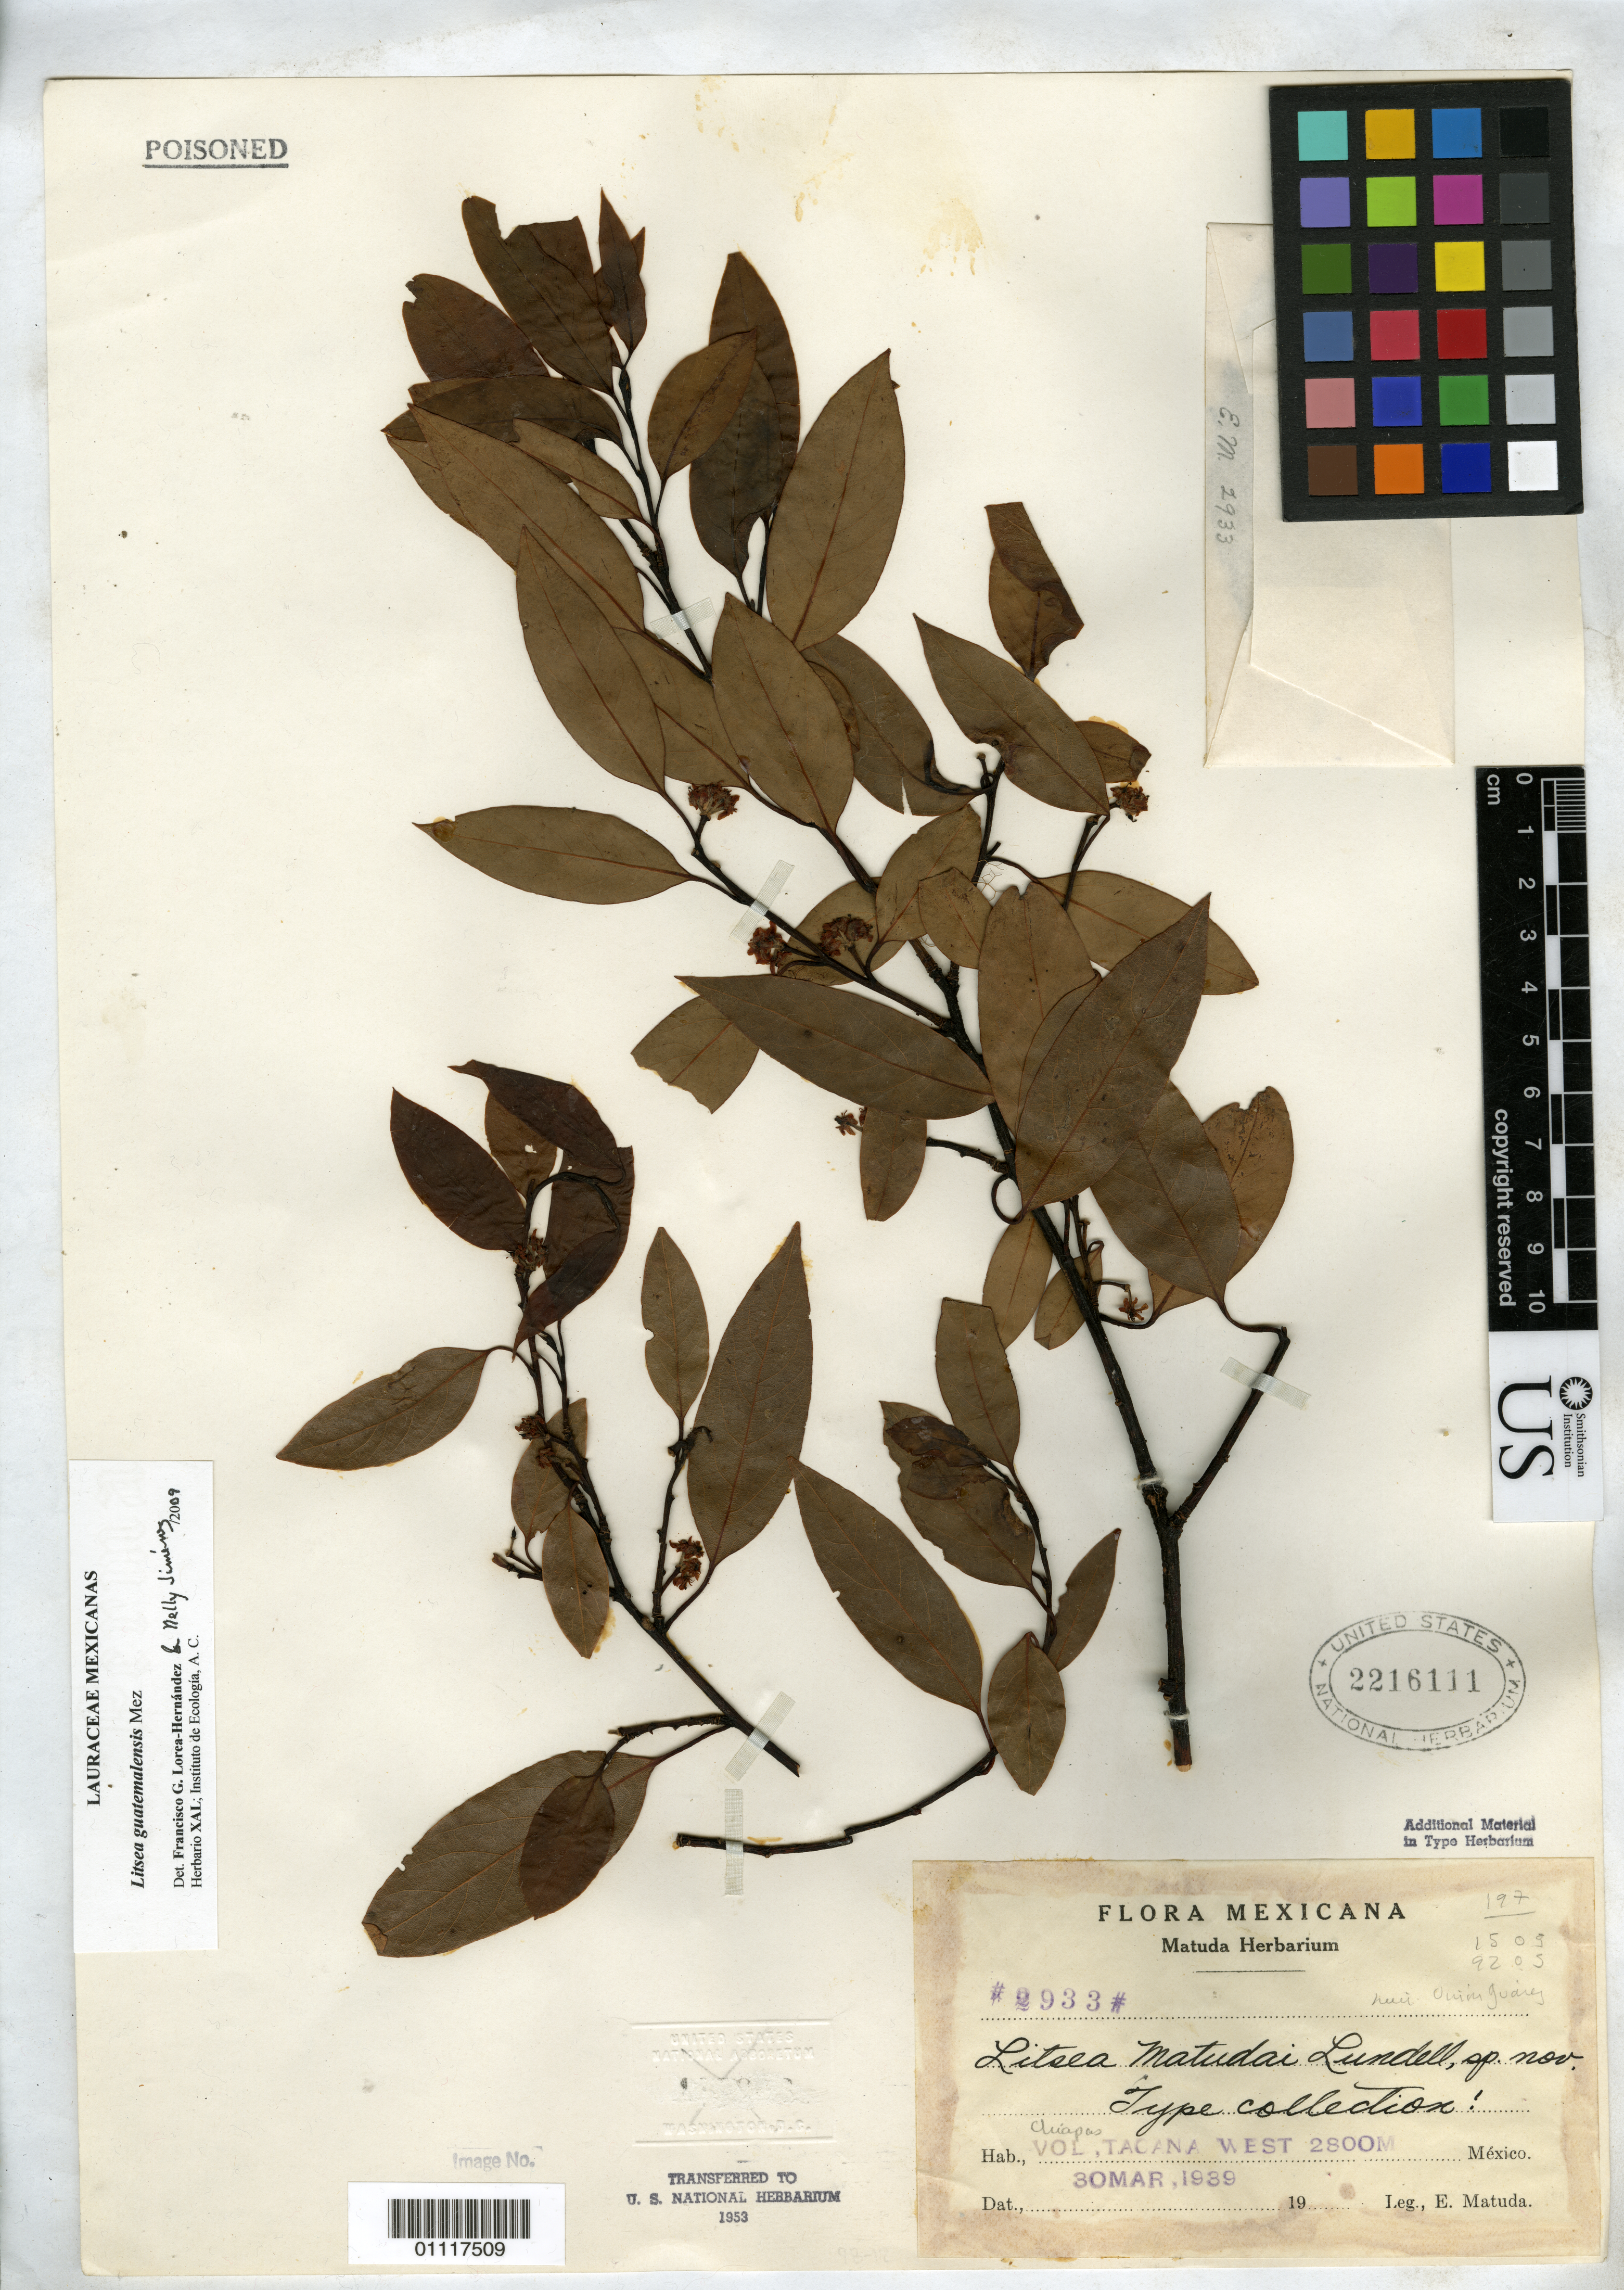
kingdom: Plantae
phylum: Tracheophyta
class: Magnoliopsida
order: Laurales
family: Lauraceae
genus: Litsea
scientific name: Litsea matudae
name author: Lundell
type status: Isotype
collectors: E. Matuda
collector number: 2933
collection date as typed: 30 Mar 1939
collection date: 1939-03-30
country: Mexico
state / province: Chiapas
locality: W side of Volcan de Tacana.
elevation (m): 2800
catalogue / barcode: US 2216111